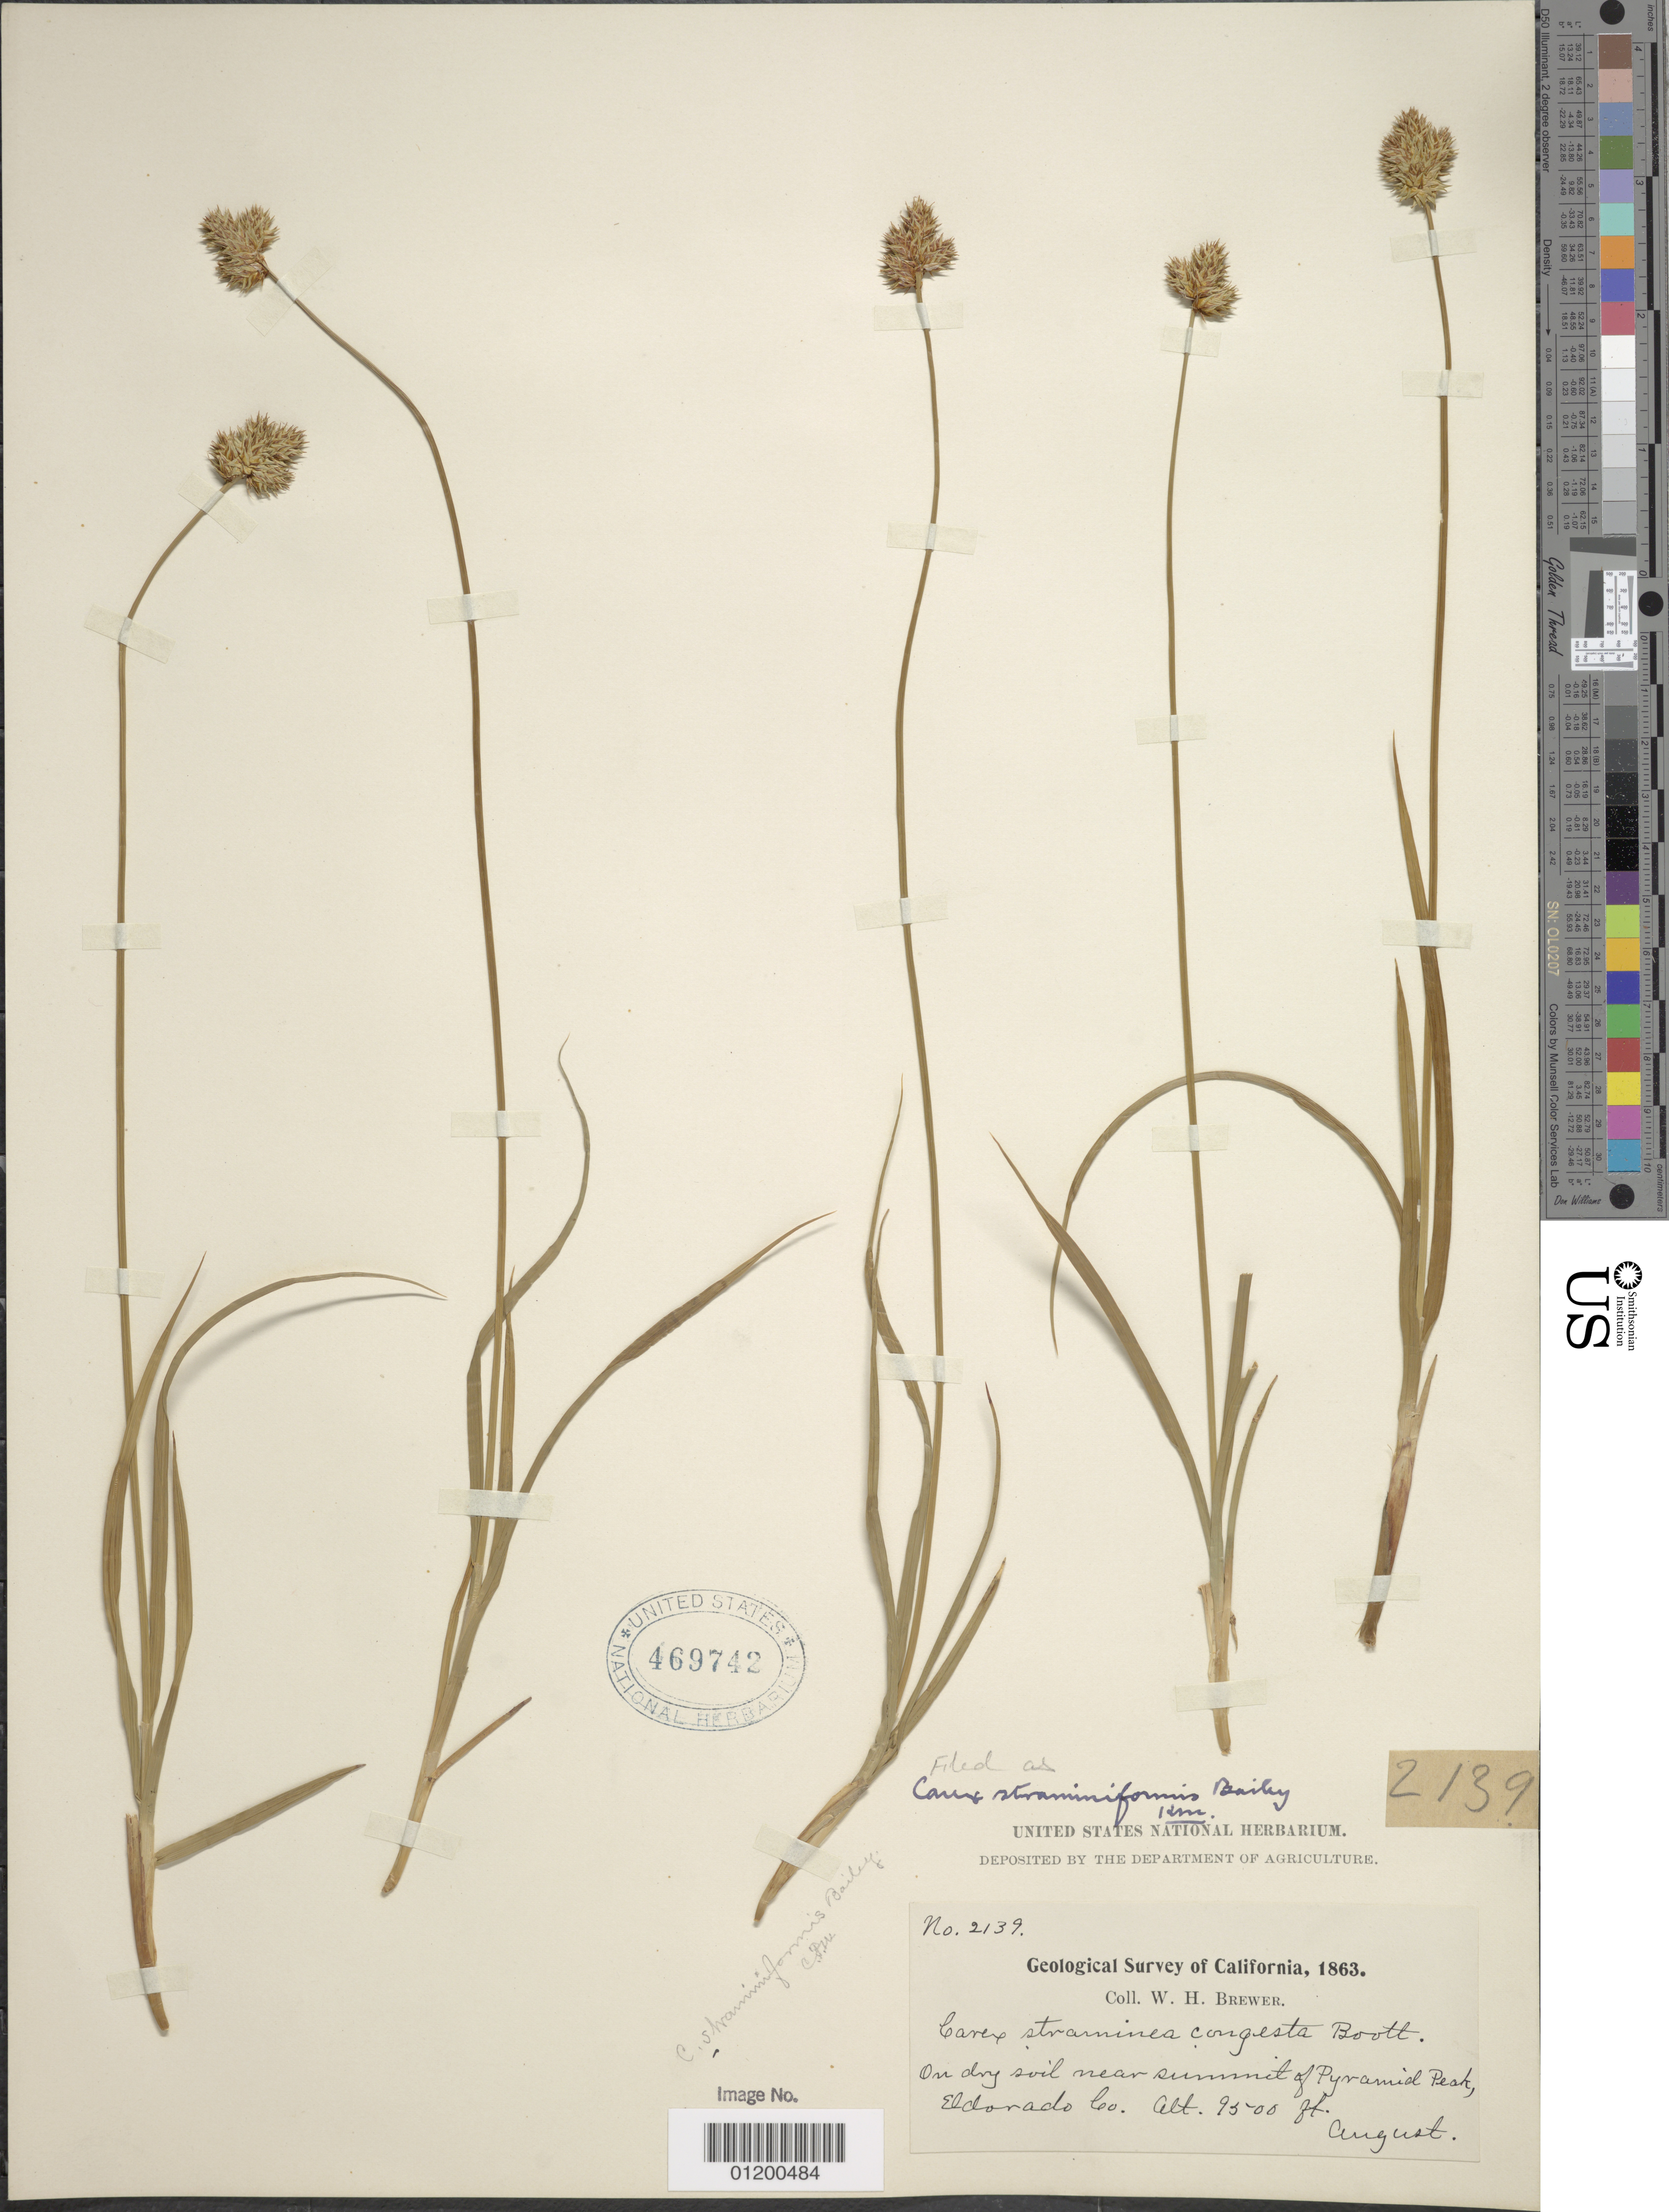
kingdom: Plantae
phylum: Tracheophyta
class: Liliopsida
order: Poales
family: Cyperaceae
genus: Carex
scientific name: Carex straminiformis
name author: L.H. Bailey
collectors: W. H. Brewer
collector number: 2139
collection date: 1863-08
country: United States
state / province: California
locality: Near summit of Pyramid Peak.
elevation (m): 2896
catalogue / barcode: US 469742